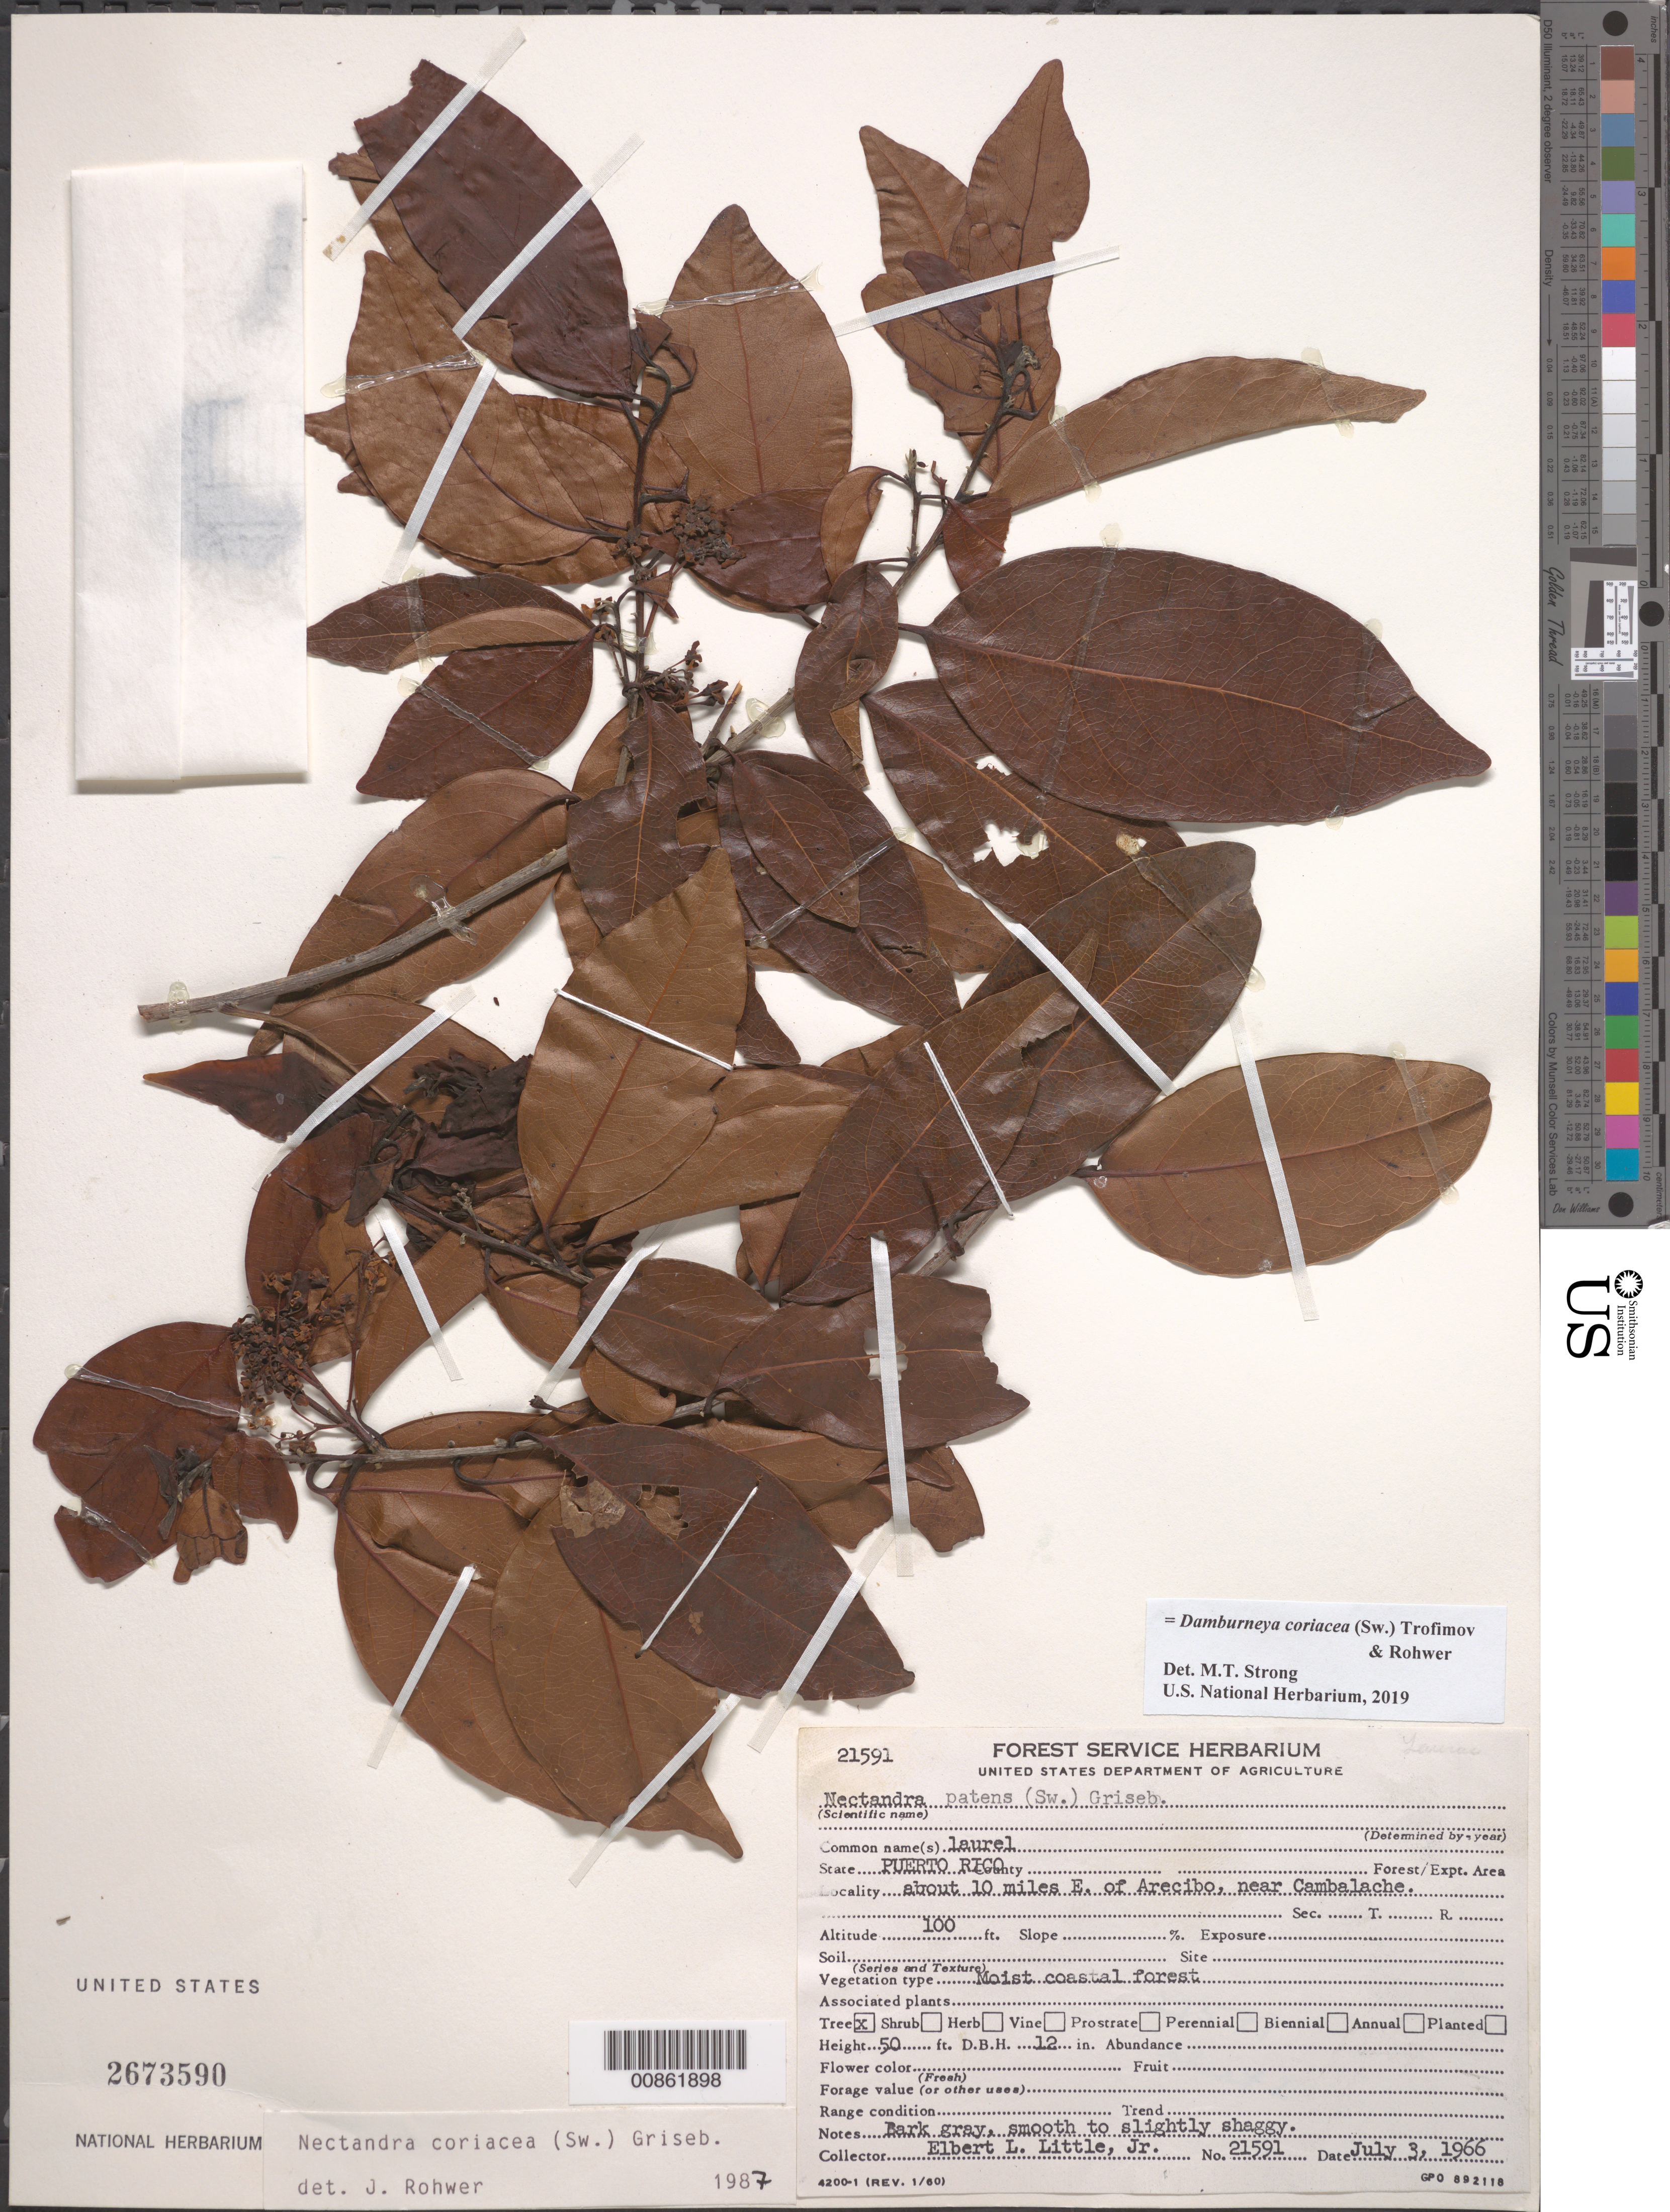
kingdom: Plantae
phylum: Tracheophyta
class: Magnoliopsida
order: Laurales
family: Lauraceae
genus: Damburneya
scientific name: Damburneya coriacea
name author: (Sw.) Trofimov & Rohwer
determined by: Strong, M. T., (US), Smithsonian Institution - National Museum of Natural History (UNITED STATES)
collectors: E. L. Little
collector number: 21591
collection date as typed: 03 Jul 1966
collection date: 1966-07-03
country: Puerto Rico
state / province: Arecibo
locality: About 10 miles E of Arecibo, near Cambalache.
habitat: Moist coastal forest.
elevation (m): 100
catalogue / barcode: US 2673590